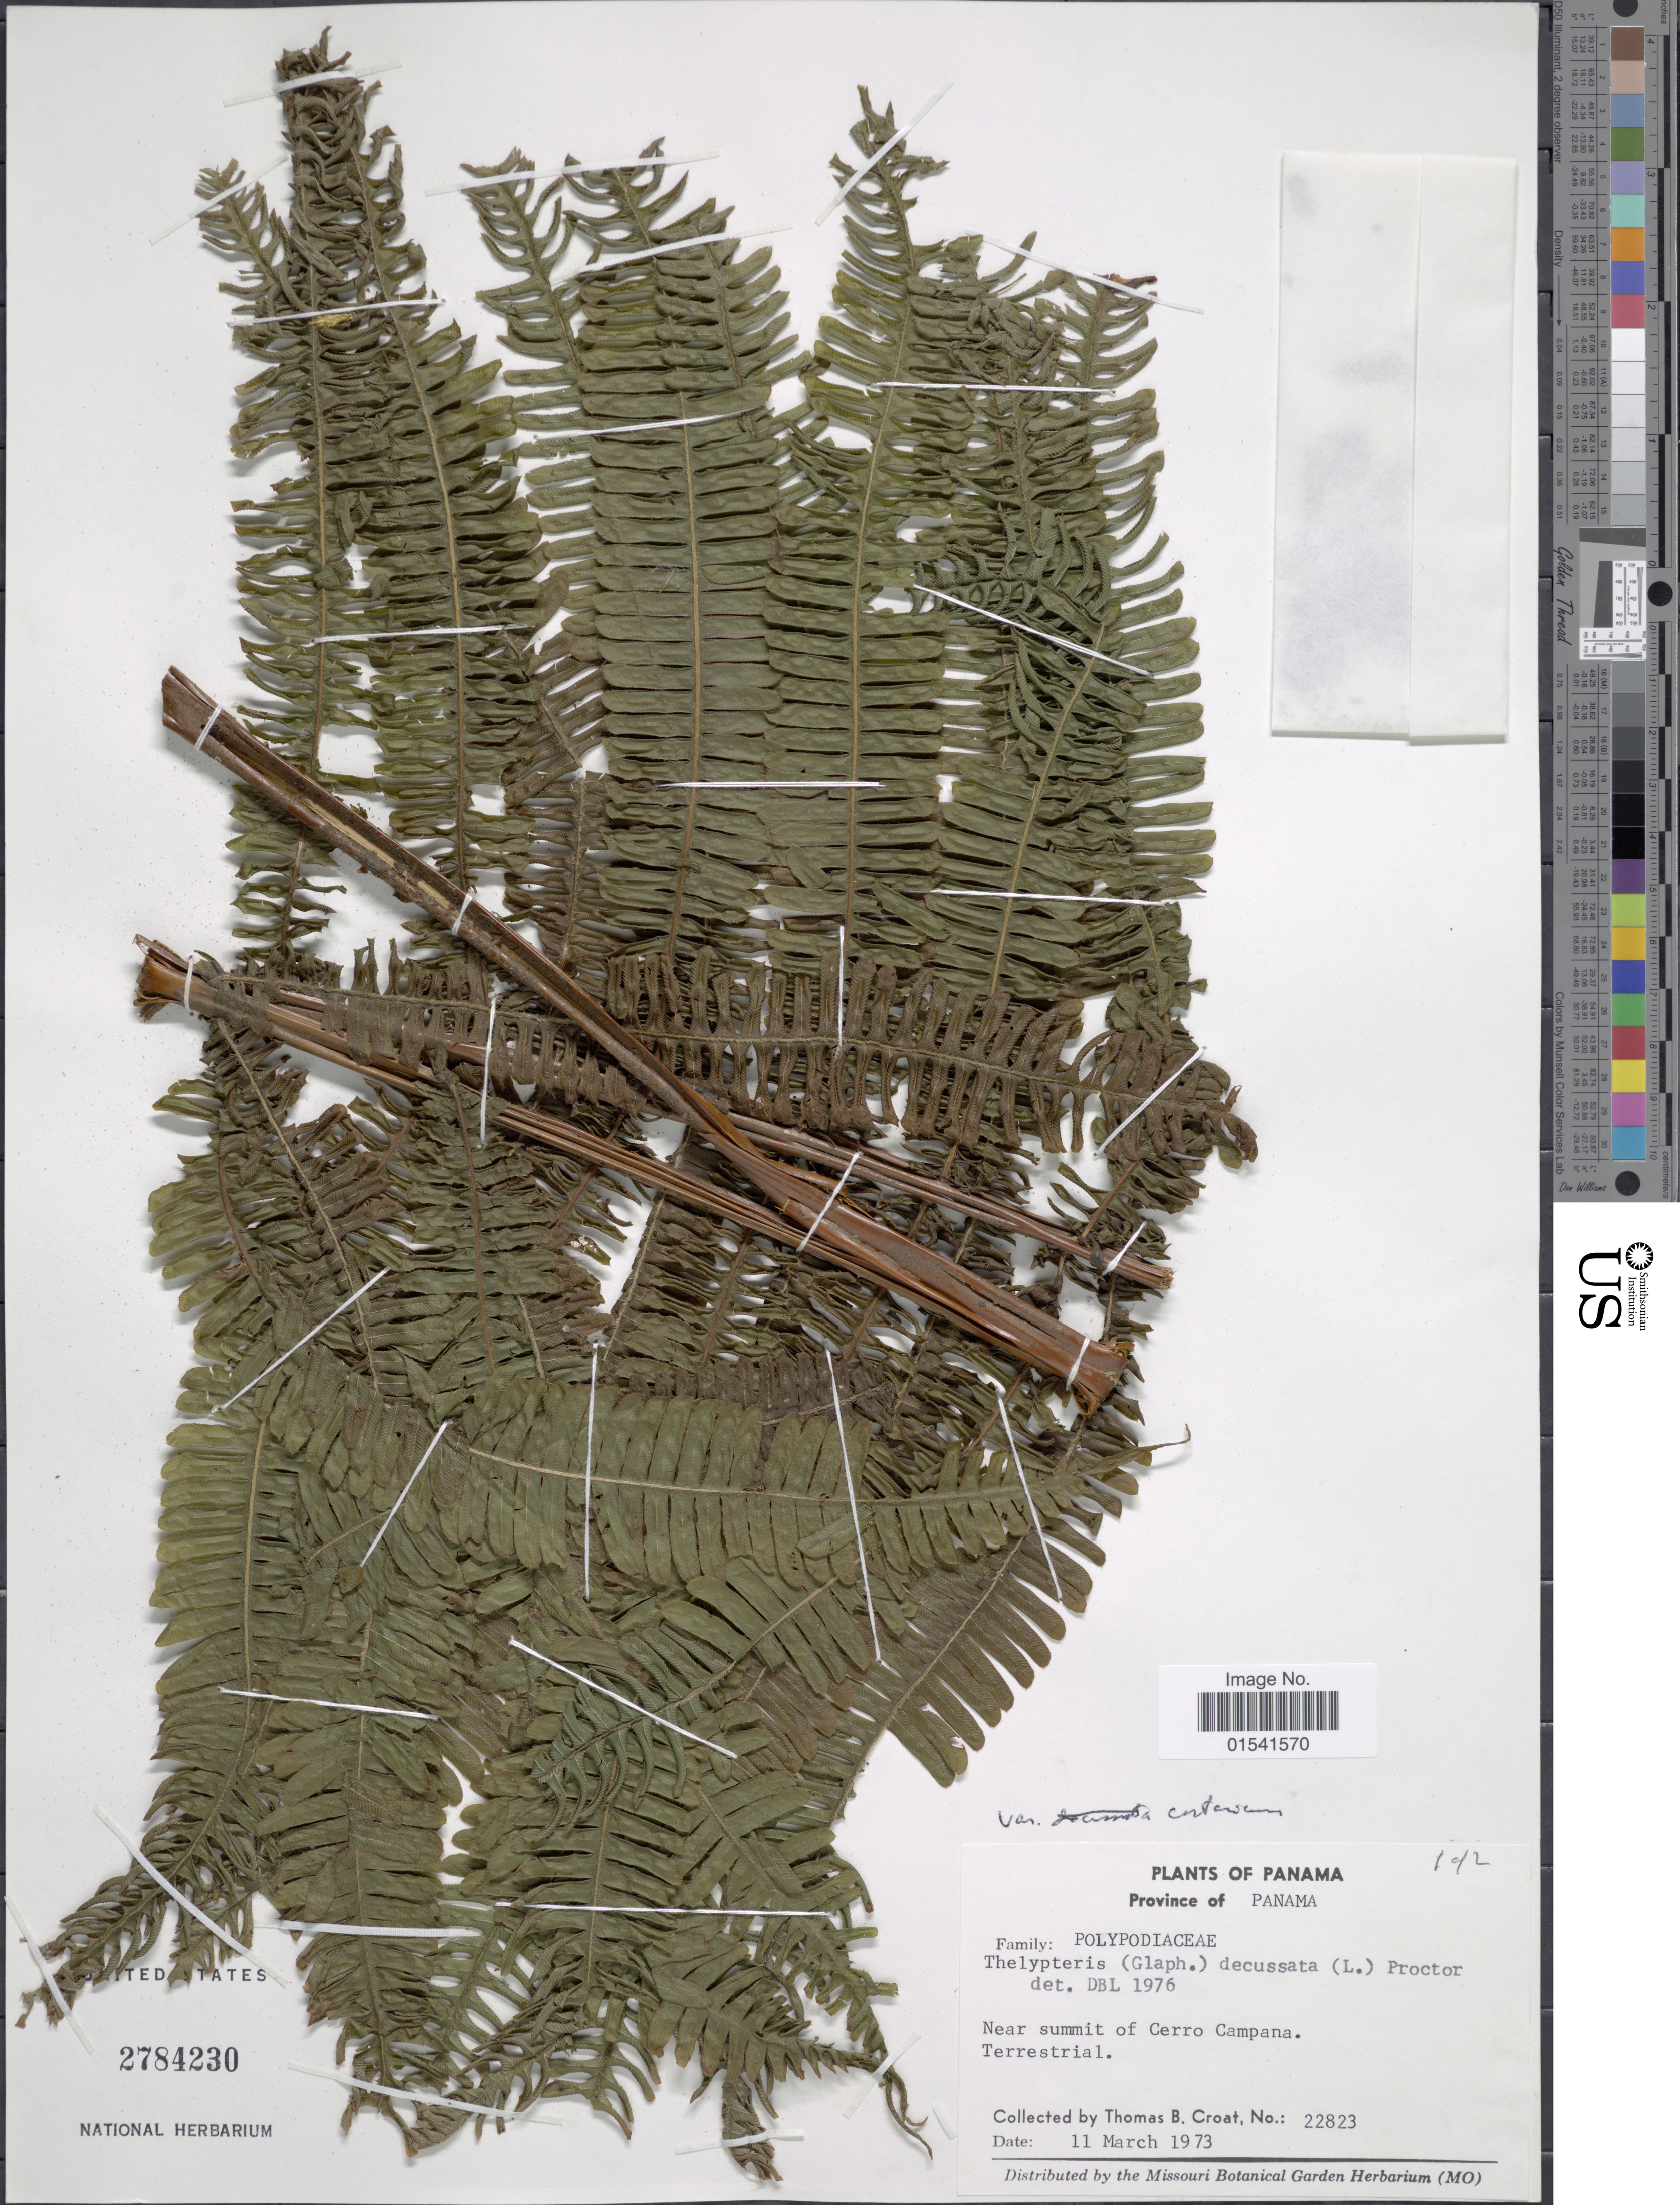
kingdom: Plantae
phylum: Tracheophyta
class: Polypodiopsida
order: Polypodiales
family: Thelypteridaceae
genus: Steiropteris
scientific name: Steiropteris decussata (L.) comb. nov., ined. 2015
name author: (L.)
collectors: T. B. Croat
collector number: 22823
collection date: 1973-03-11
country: Panama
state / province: Panamá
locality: Near summit of Cerro Campana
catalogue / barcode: US 2784230